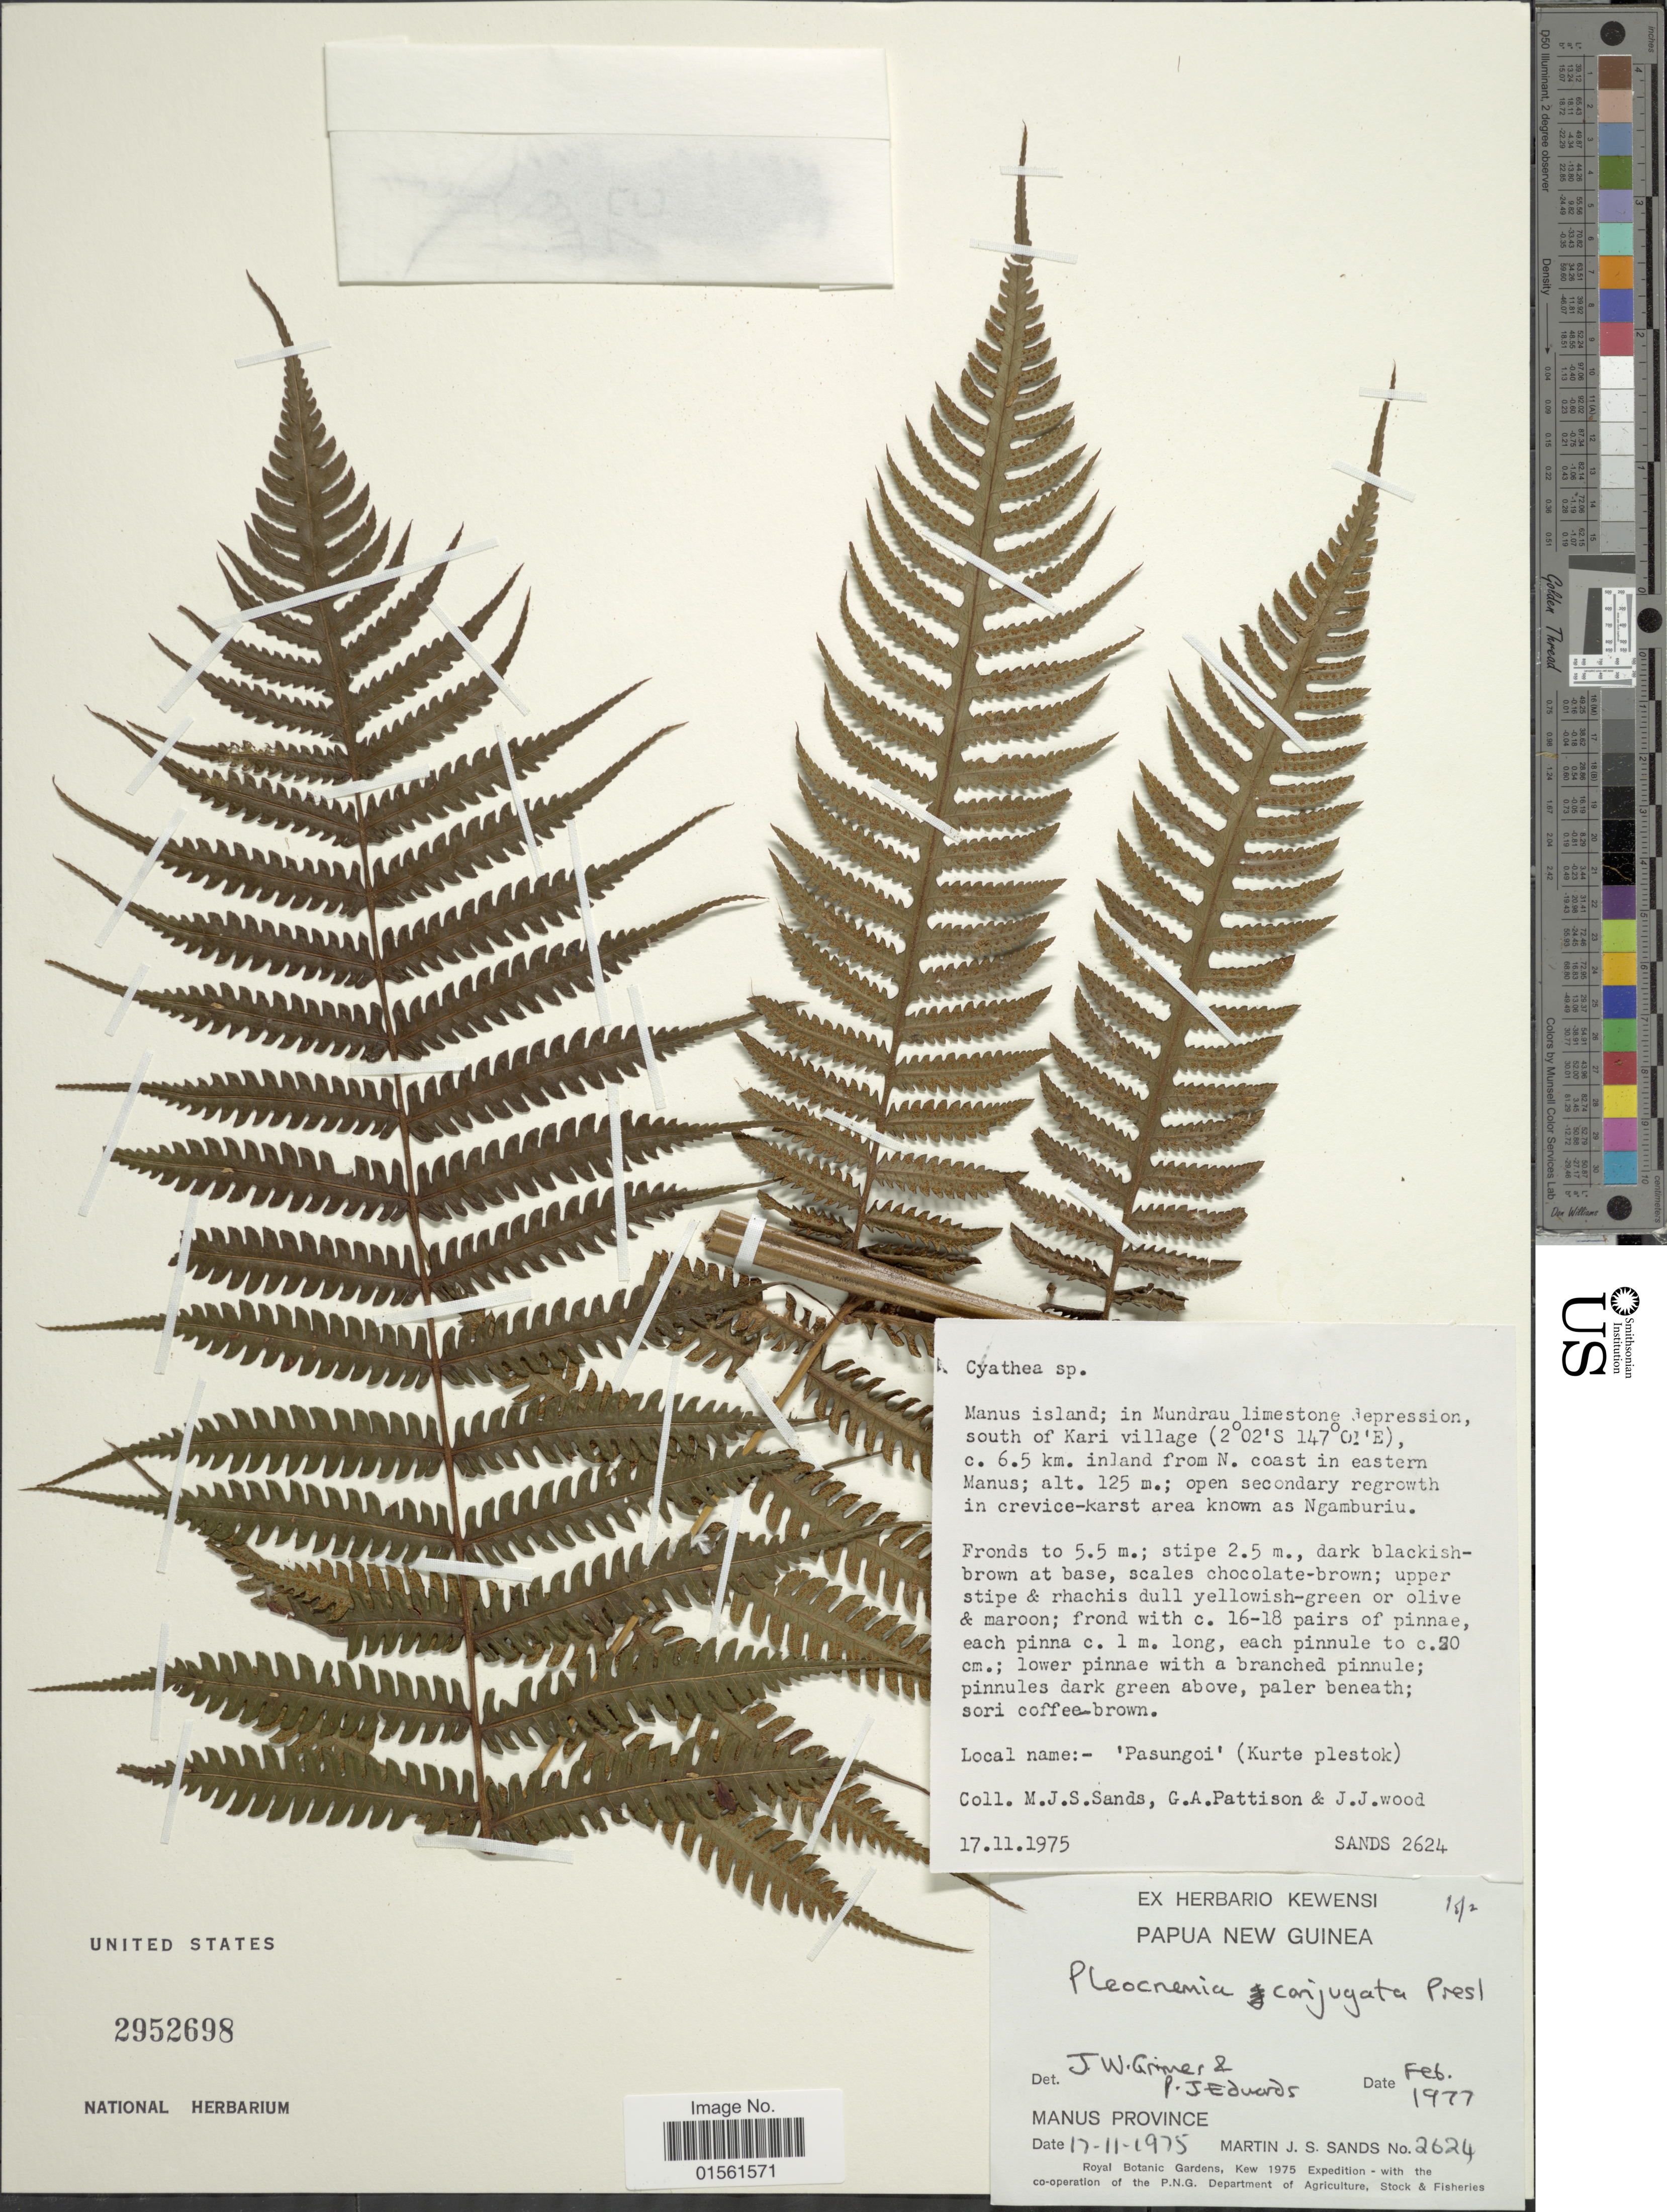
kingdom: Plantae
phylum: Tracheophyta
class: Polypodiopsida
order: Polypodiales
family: Dryopteridaceae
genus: Pleocnemia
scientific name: Pleocnemia conjugata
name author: (Blume) C. Presl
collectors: M. Sands, G. Pattison & J. Wood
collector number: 2624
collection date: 1975-11-17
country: Papua New Guinea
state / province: Manus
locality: Papua New Guinea, Manus Province. Manus Island; in Mundrau limestone depression south of Kari village, c. 6.5 km inland from N. coast in eastern Manus.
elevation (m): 125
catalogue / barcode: US 2952698